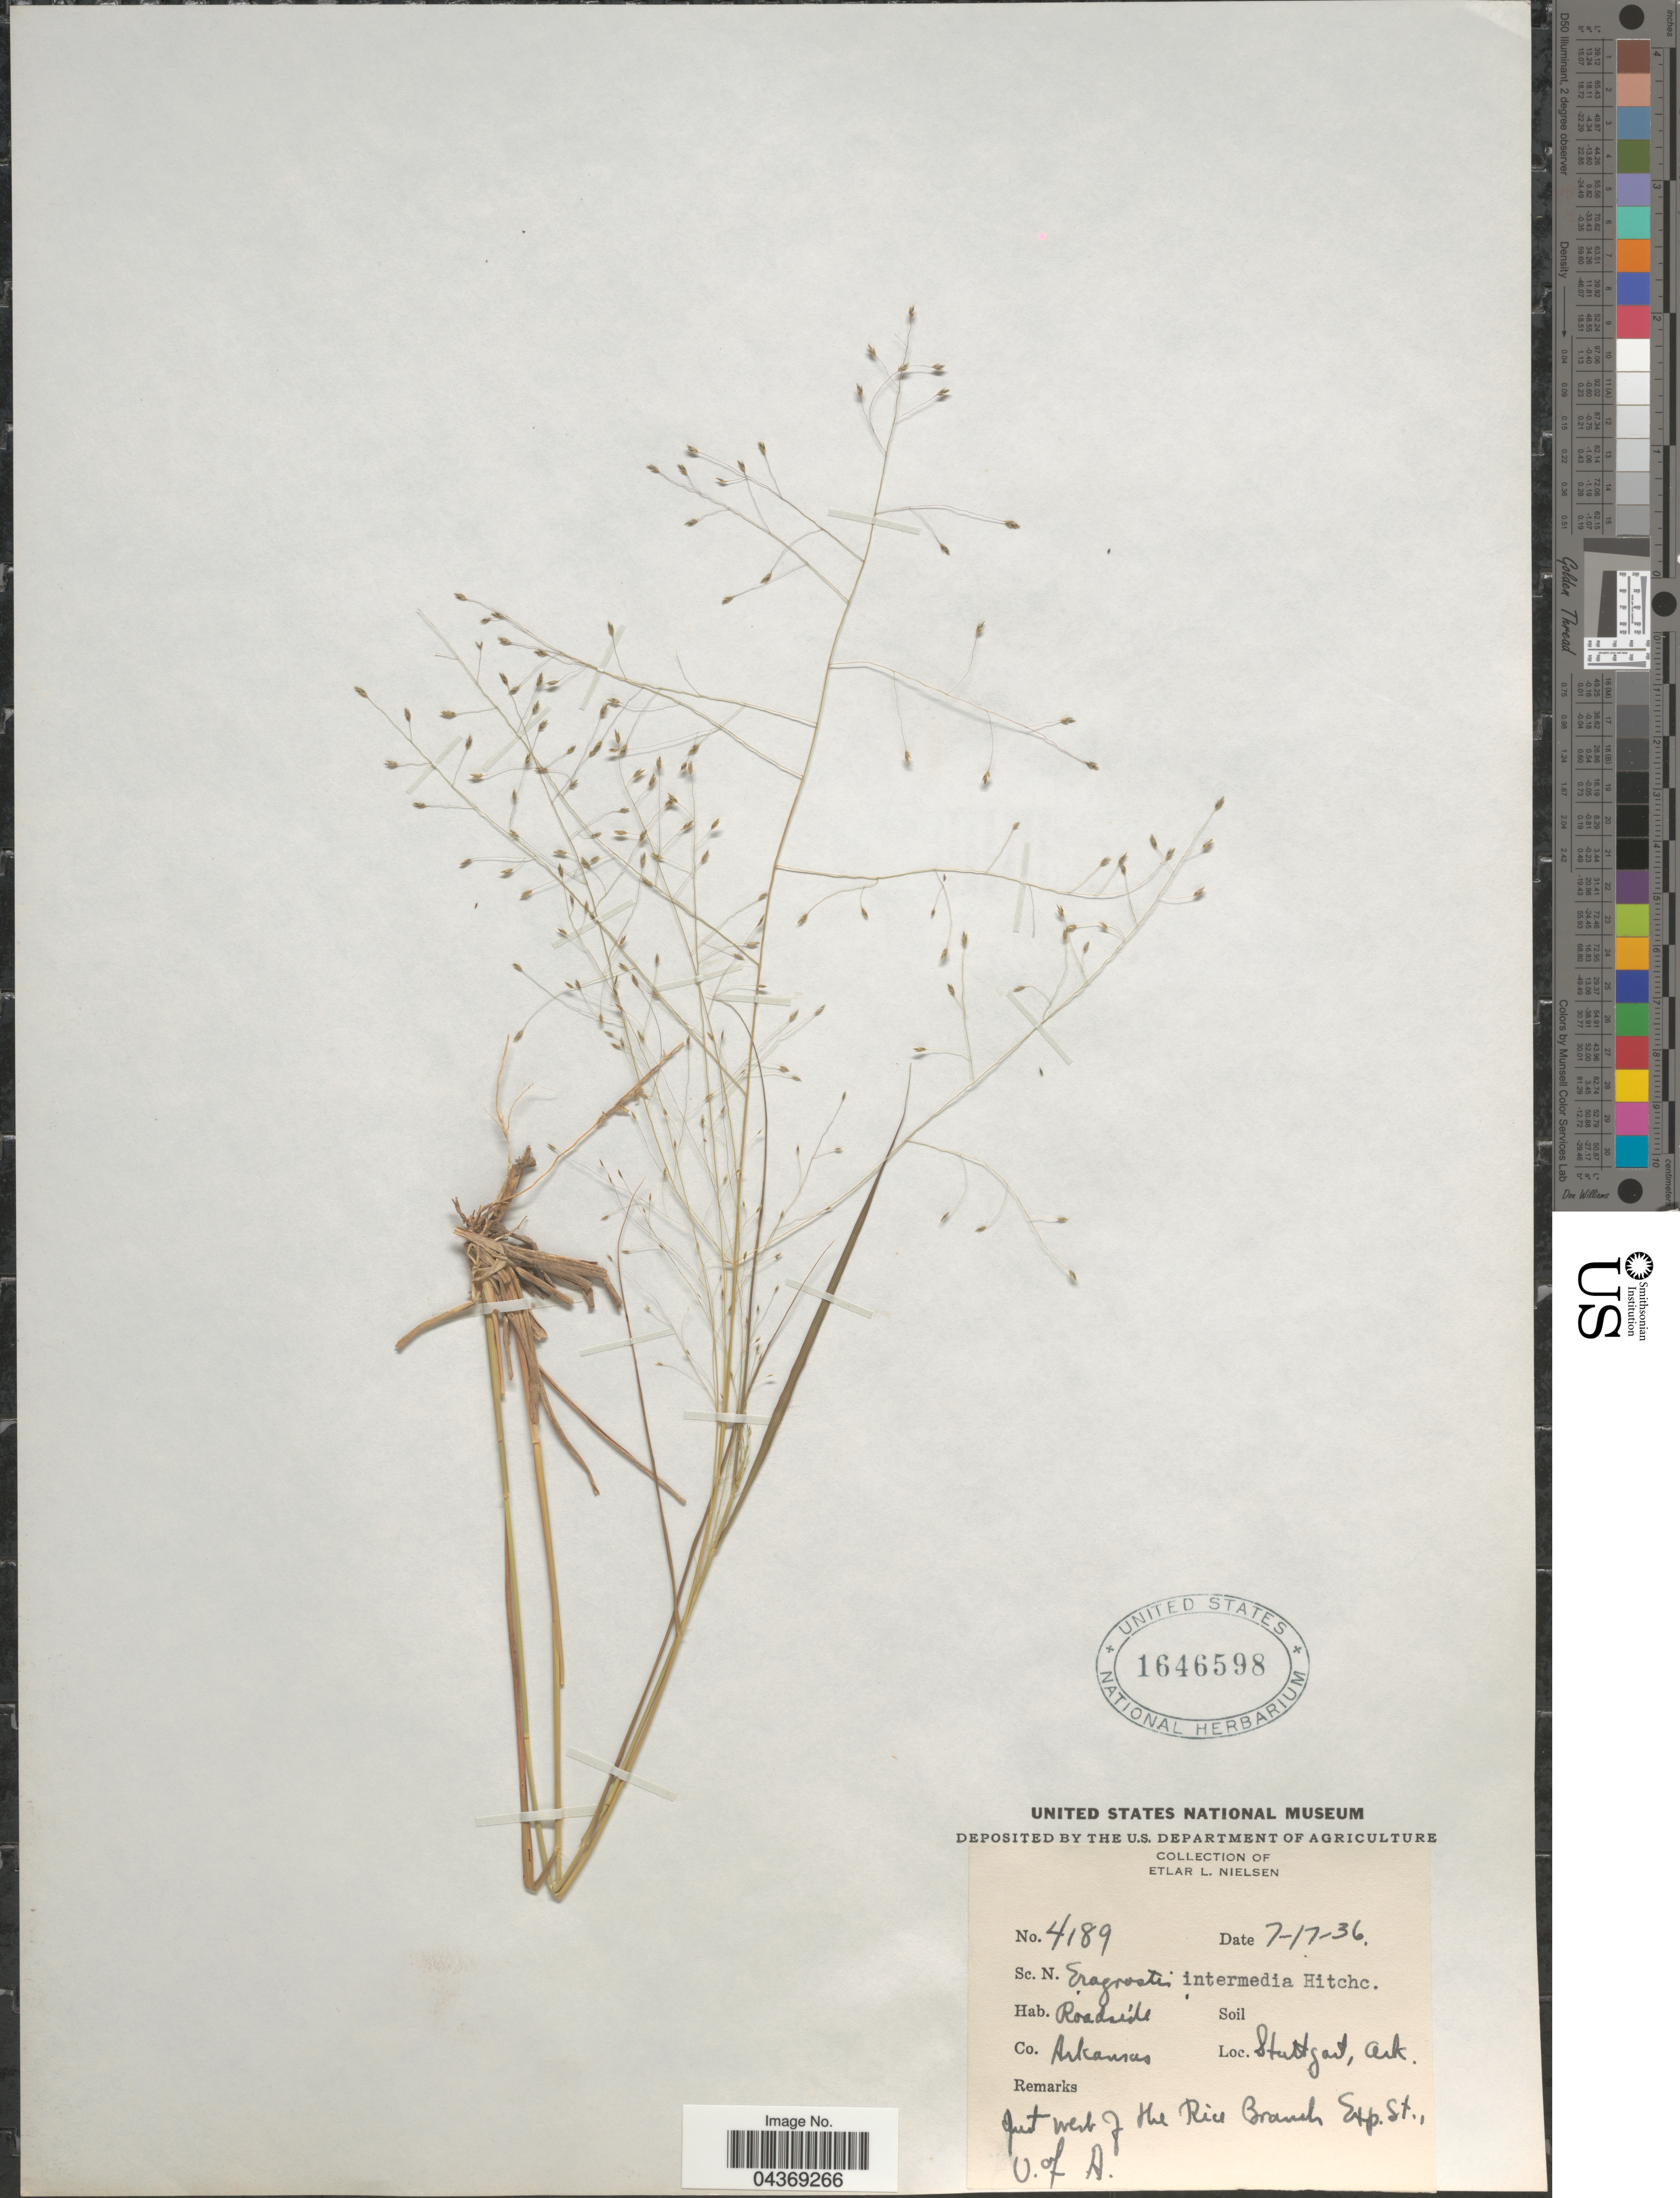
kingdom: Plantae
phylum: Tracheophyta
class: Liliopsida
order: Poales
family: Poaceae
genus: Eragrostis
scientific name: Eragrostis intermedia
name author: Hitchc.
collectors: E. L. Nielsen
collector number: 4189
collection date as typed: Transcribed d/m/y: 17/7/36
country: United States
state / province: Arkansas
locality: Roadside. Co. Arkansas. Stuttgart. Just west of the Rice Branch Exp. St., U. of A.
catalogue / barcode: US 1646598